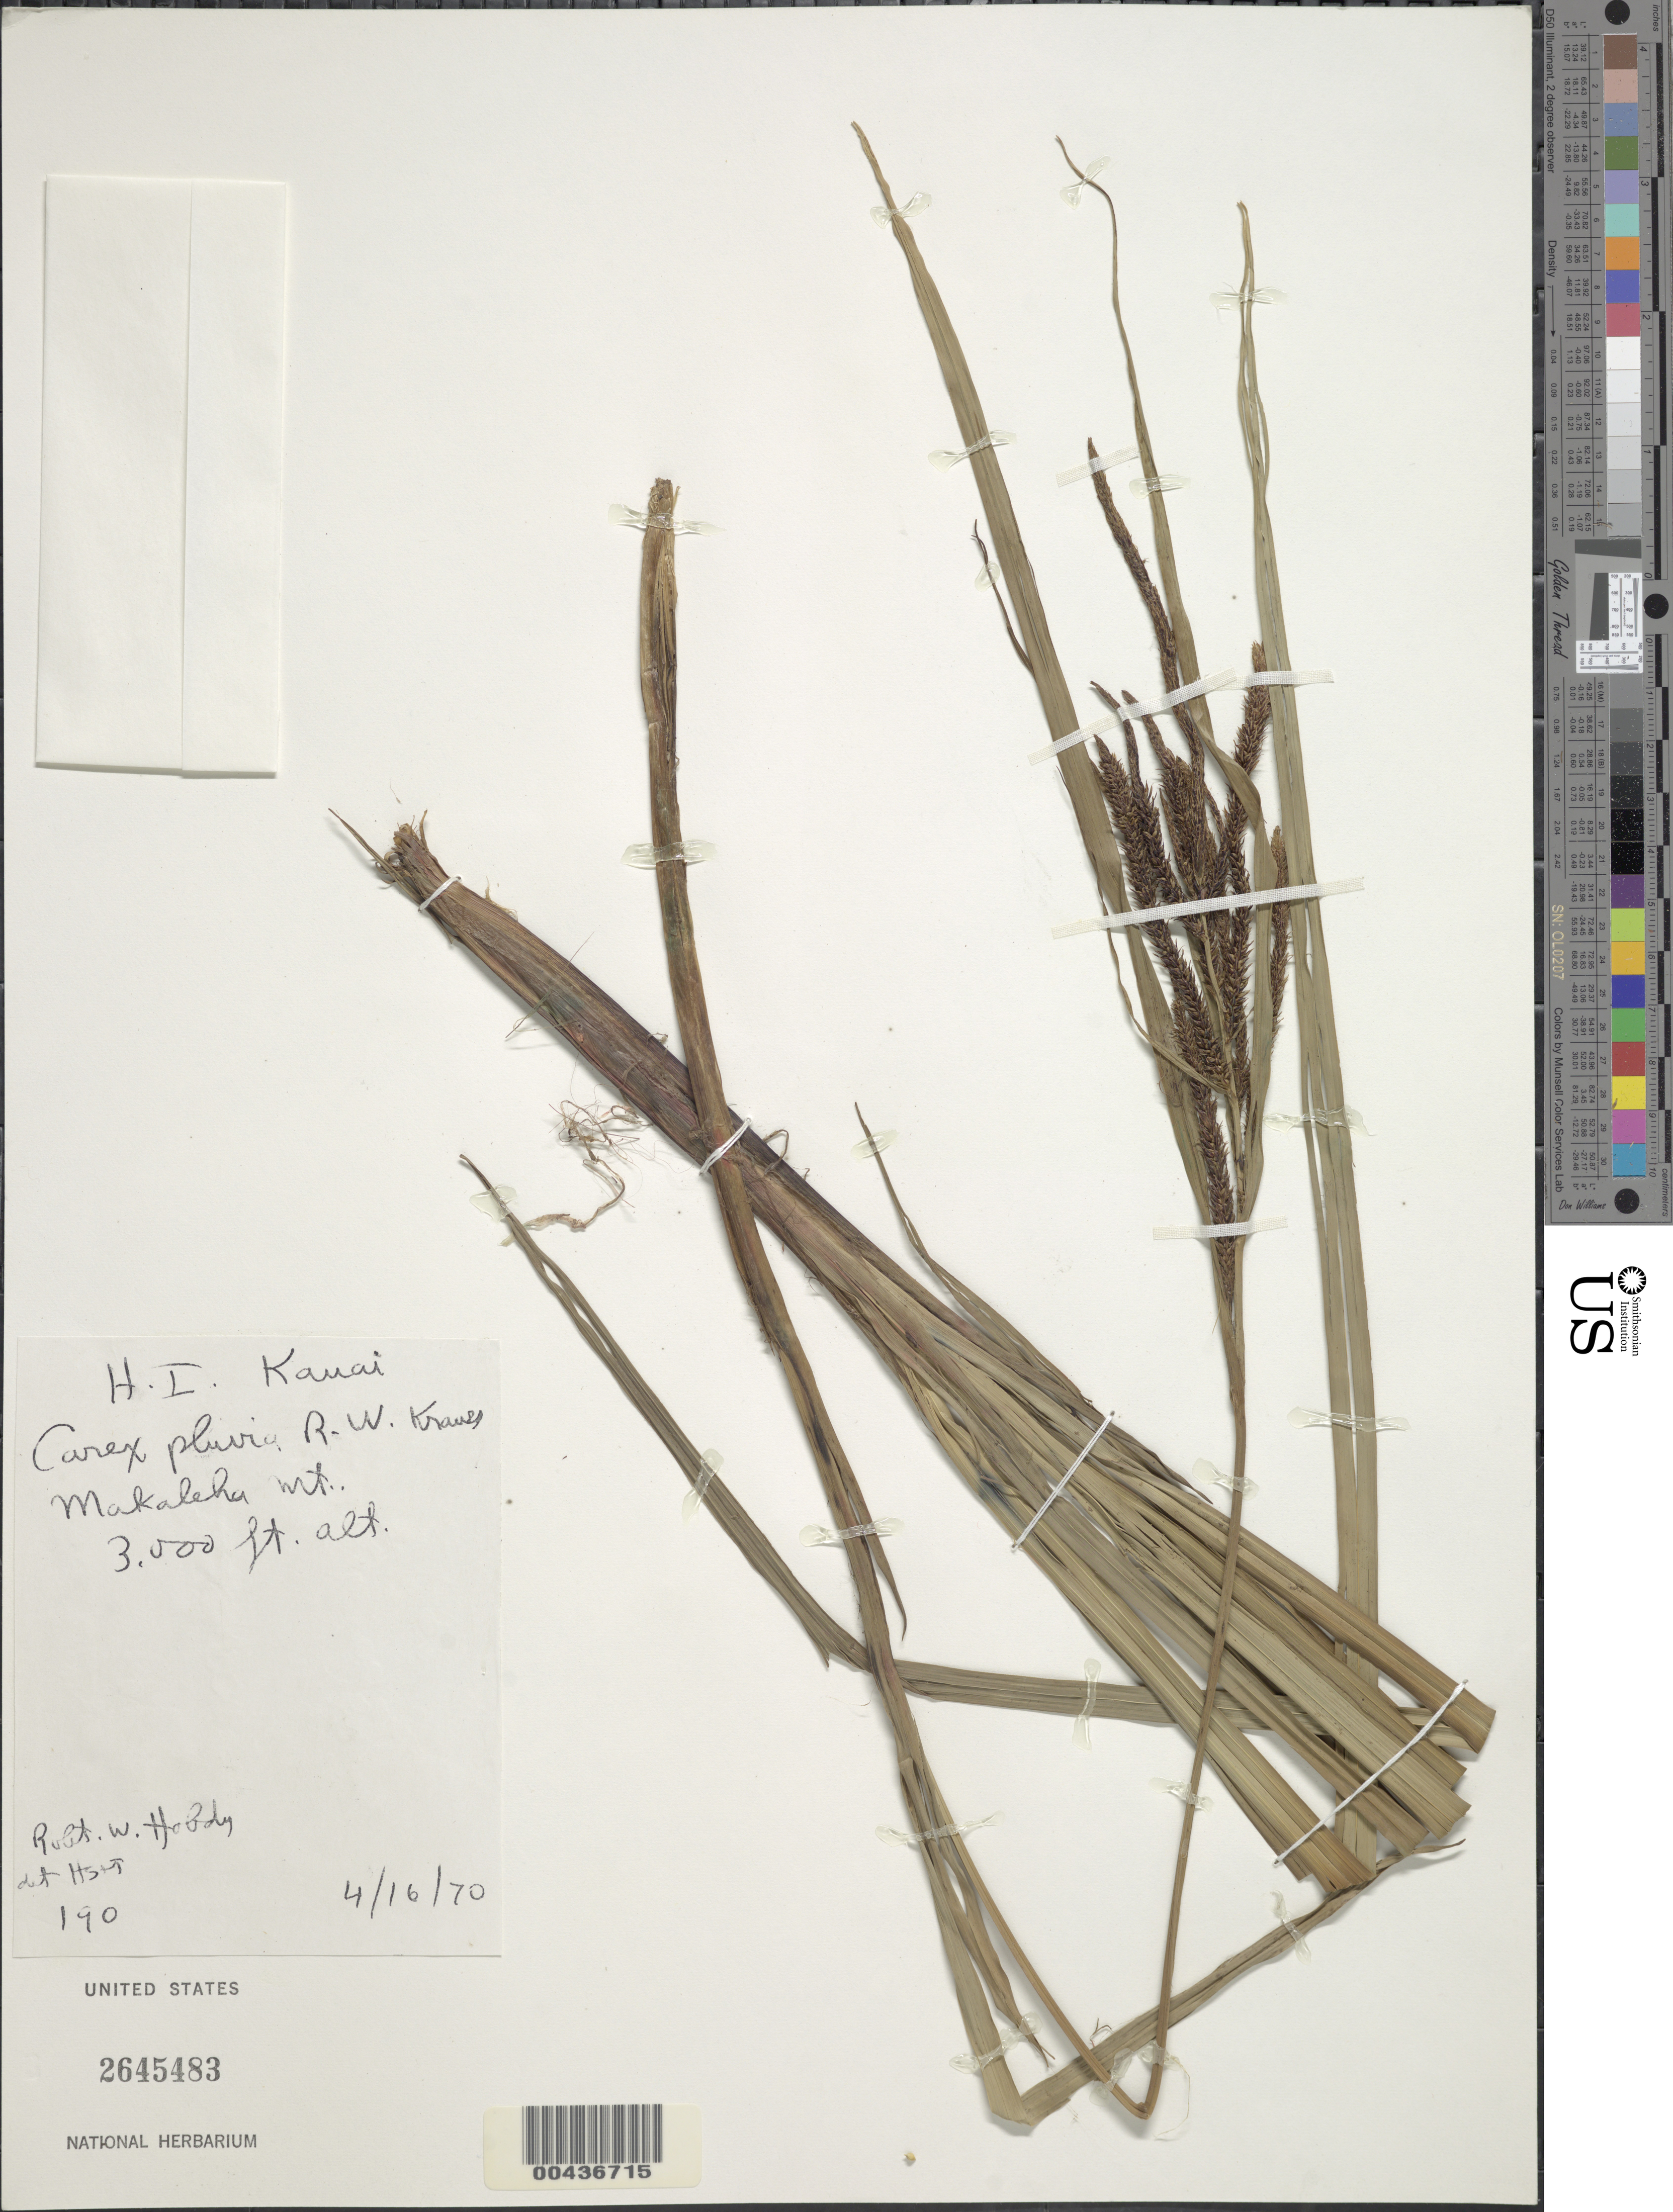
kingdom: Plantae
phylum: Tracheophyta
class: Liliopsida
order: Poales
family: Cyperaceae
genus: Carex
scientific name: Carex alligata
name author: Boott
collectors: R. Hobdy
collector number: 190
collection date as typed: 16 Apr 1970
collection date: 1970-04-16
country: United States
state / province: Hawaii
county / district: Kauai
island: Kaua'i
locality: Makaleha Mountain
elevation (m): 914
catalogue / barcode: US 2645483